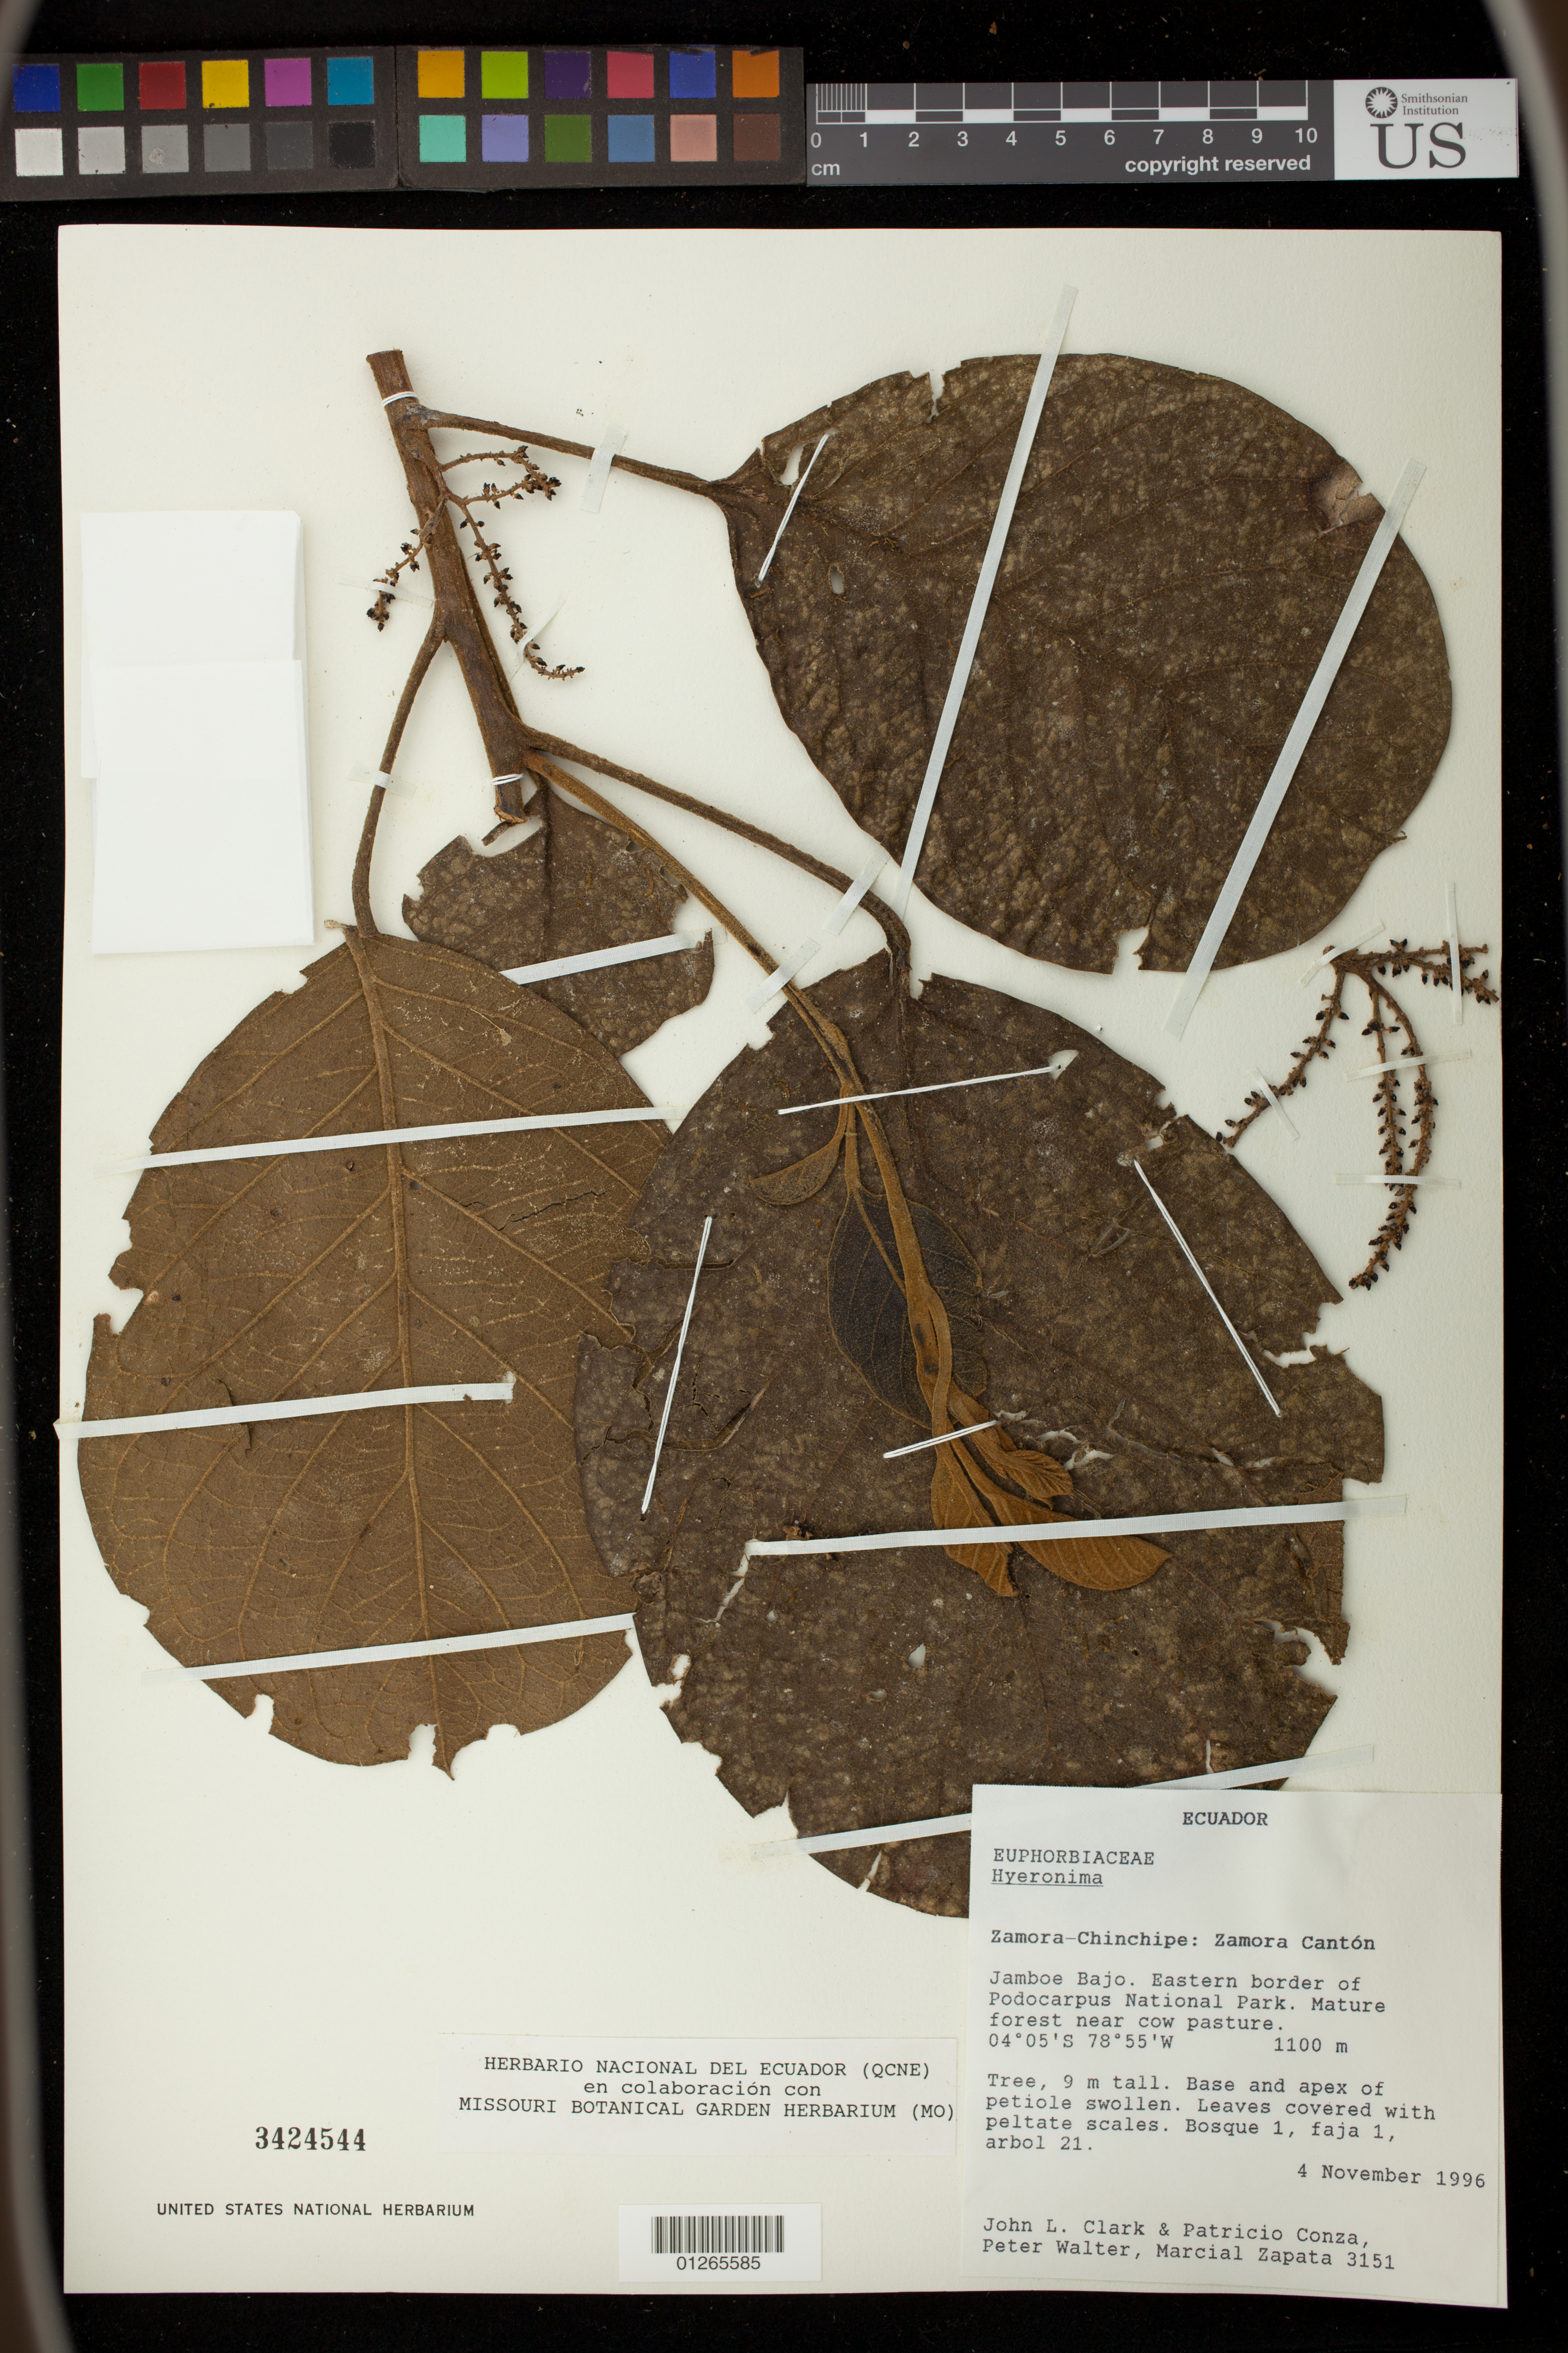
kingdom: Plantae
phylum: Tracheophyta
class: Magnoliopsida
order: Malpighiales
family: Phyllanthaceae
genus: Hieronyma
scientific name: Hieronyma sp.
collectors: J. L. Clark, P. Conza, P. Walter & M. Zapata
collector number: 3151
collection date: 1996-11-04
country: Ecuador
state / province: Zamora-Chinchipe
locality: Cordilliera La Macarena (Extremo nordeste), macizo Renjifo, cumbre y alrededores.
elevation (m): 1100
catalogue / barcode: US 3424544